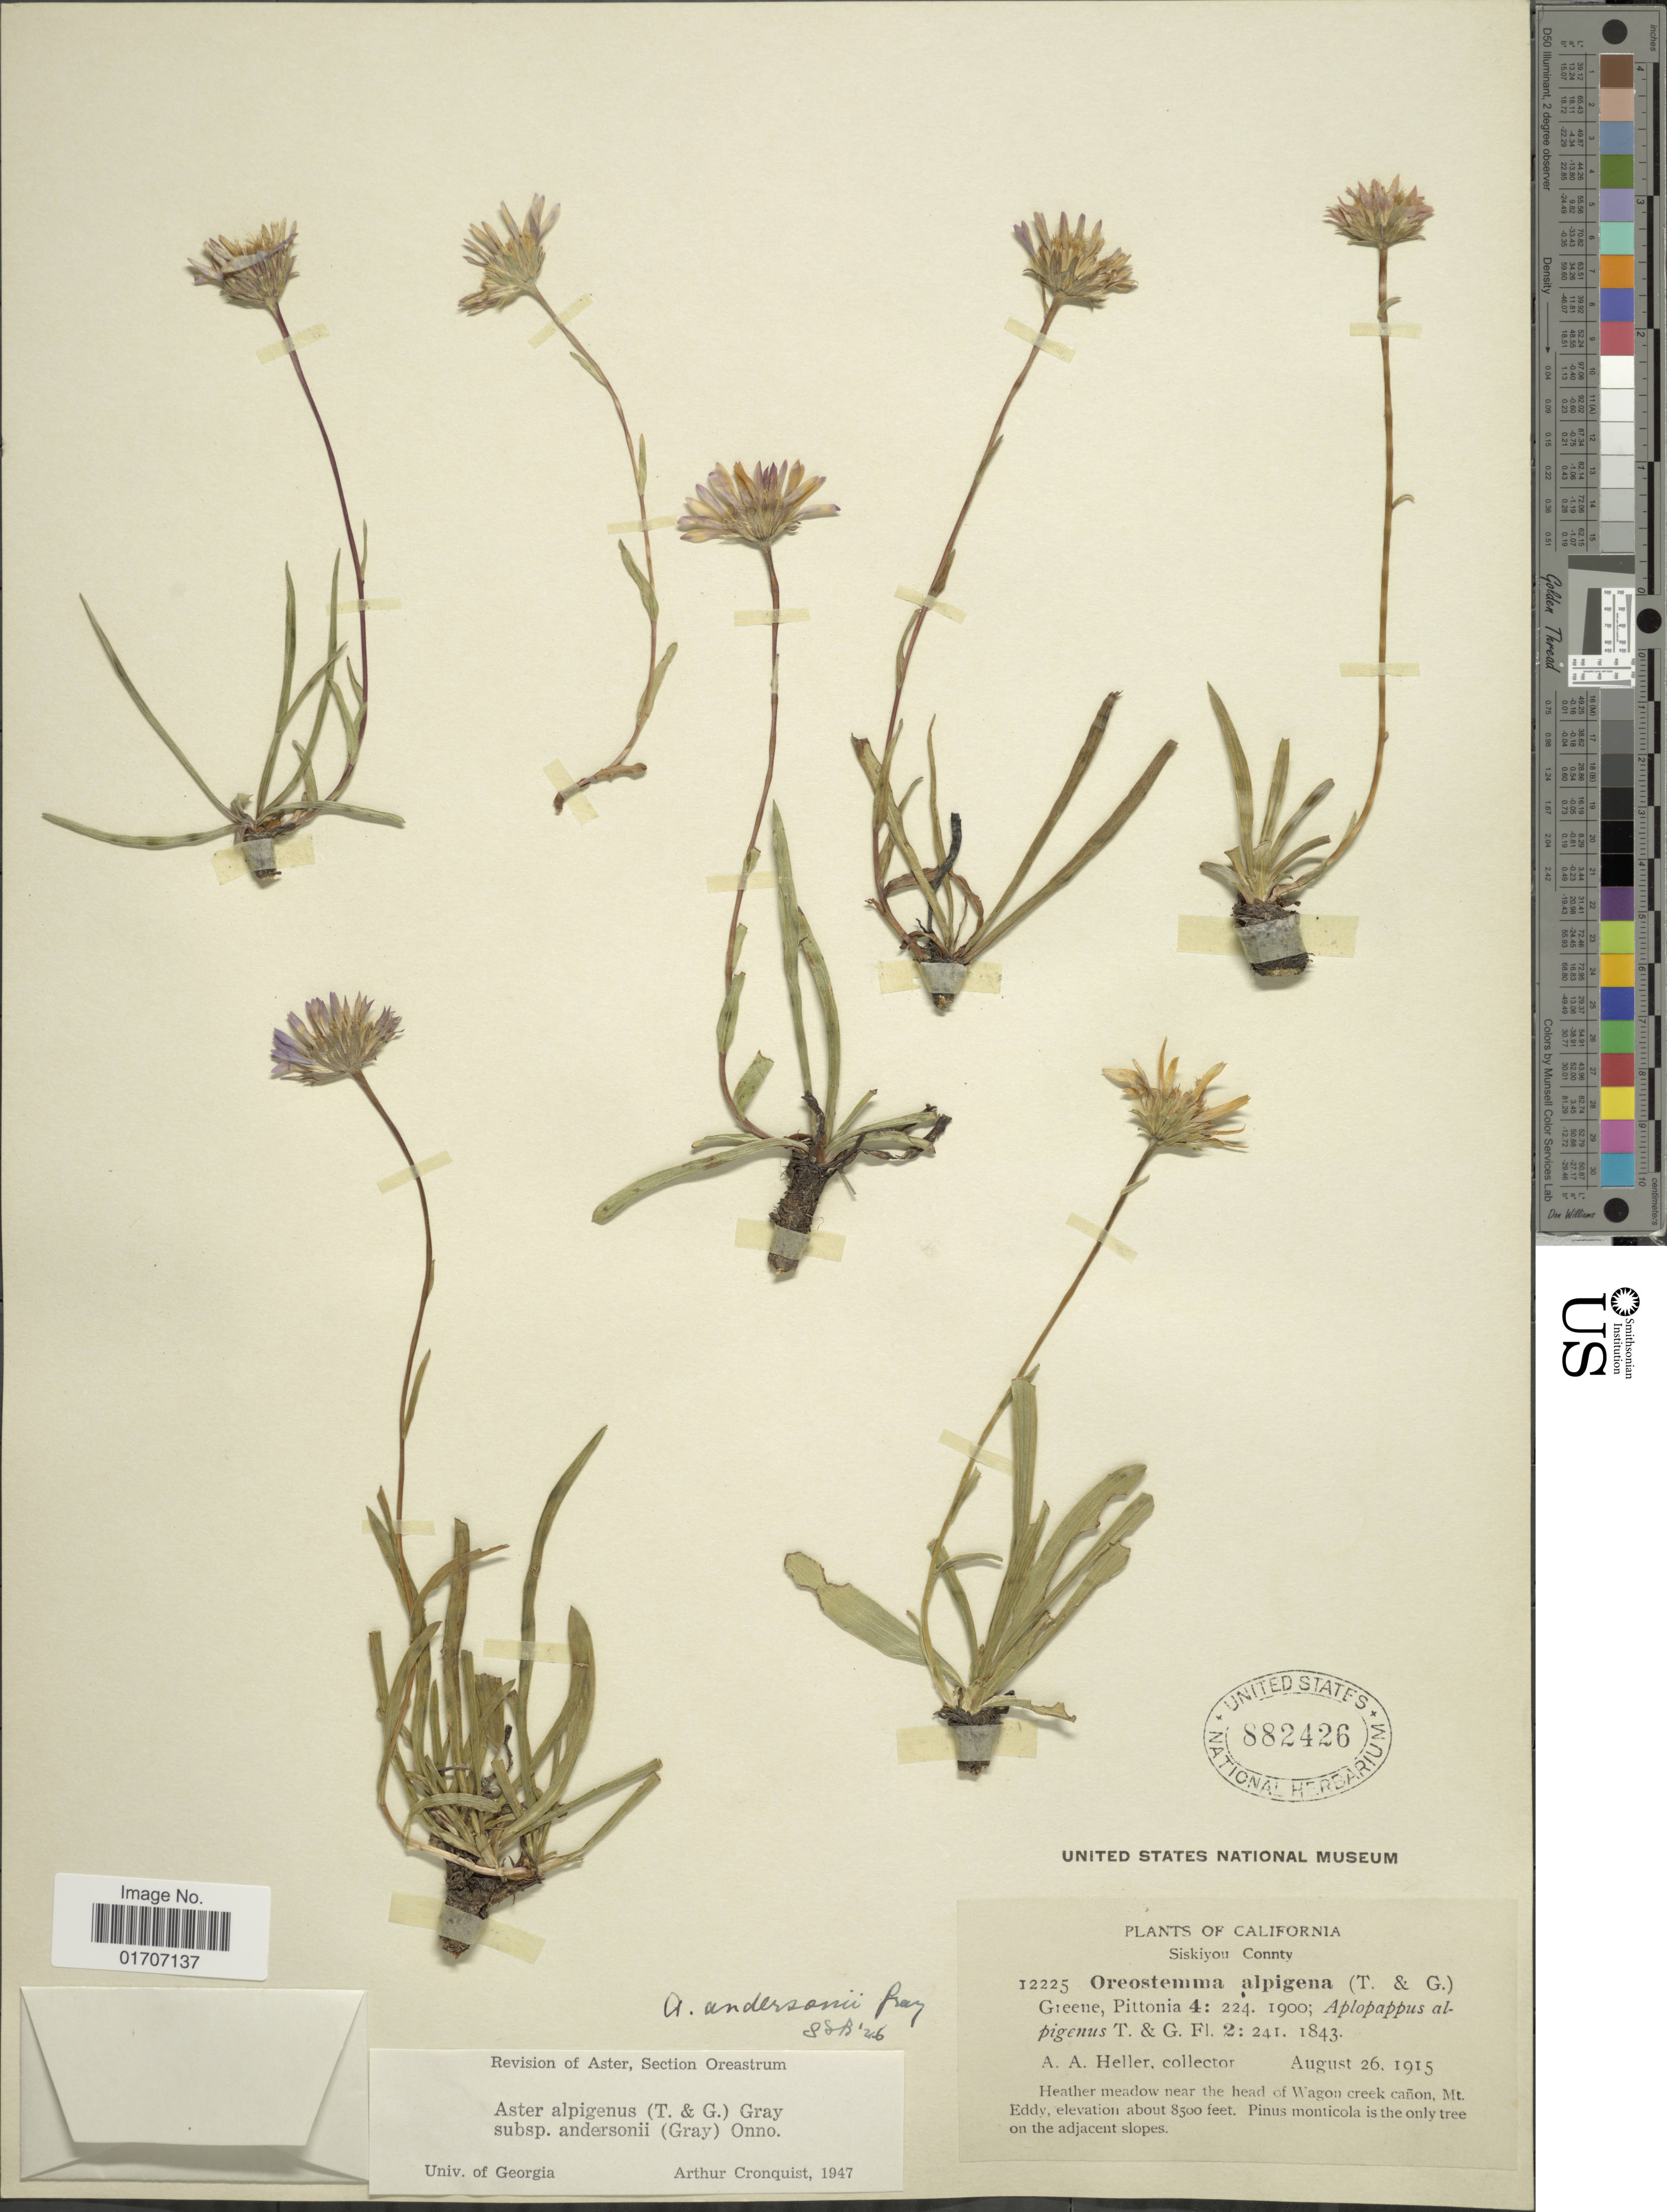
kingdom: Plantae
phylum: Tracheophyta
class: Magnoliopsida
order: Asterales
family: Asteraceae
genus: Oreostemma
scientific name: Oreostemma alpigenum var. andersonii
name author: (A. Gray) G.L. Nesom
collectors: A. A. Heller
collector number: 12225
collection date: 1915-08-26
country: United States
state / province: California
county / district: Siskiyou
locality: Siskiyou County. Heather meadow near the head of Wagon creek cañon, Mt. Eddy.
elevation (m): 2591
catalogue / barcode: US 882426